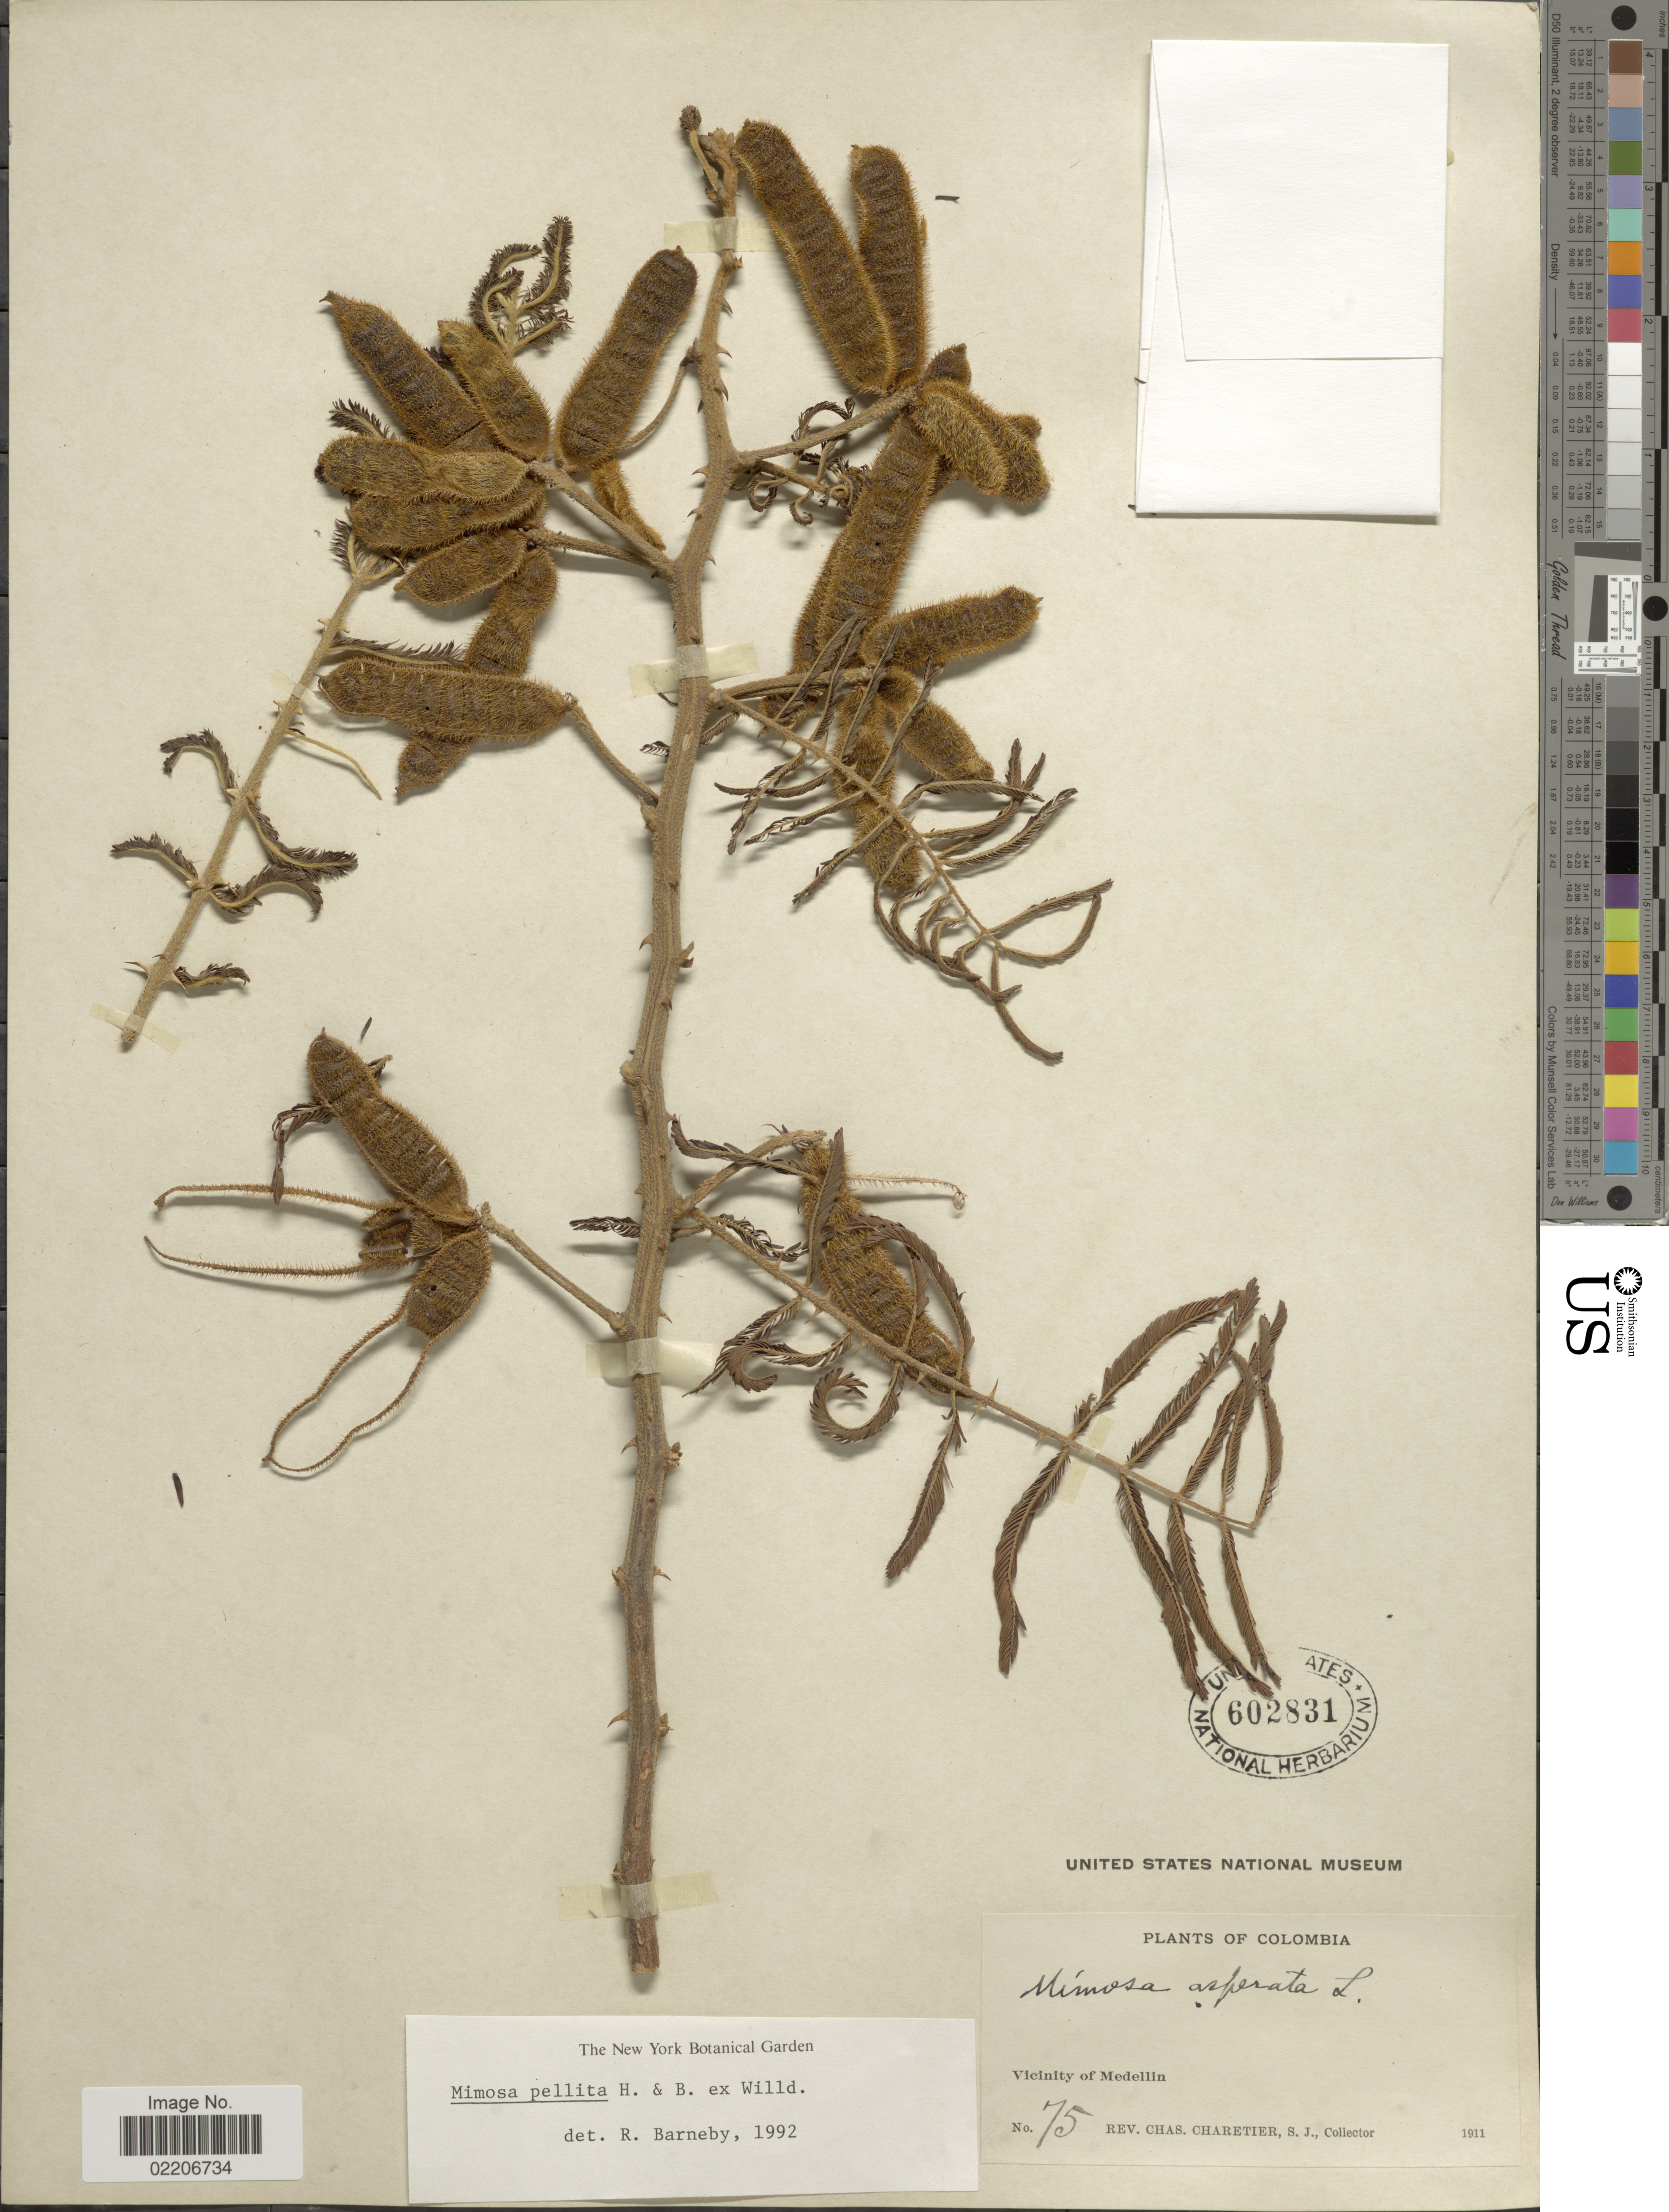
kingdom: Plantae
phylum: Tracheophyta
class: Magnoliopsida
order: Fabales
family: Fabaceae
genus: Mimosa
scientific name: Mimosa pellita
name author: Humb. & Bonpl. ex Willd.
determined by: Barneby, Rupert C., (NY)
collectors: C. Charetier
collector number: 75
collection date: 1911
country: Colombia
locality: Vicinity of Medellin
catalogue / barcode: US 602831